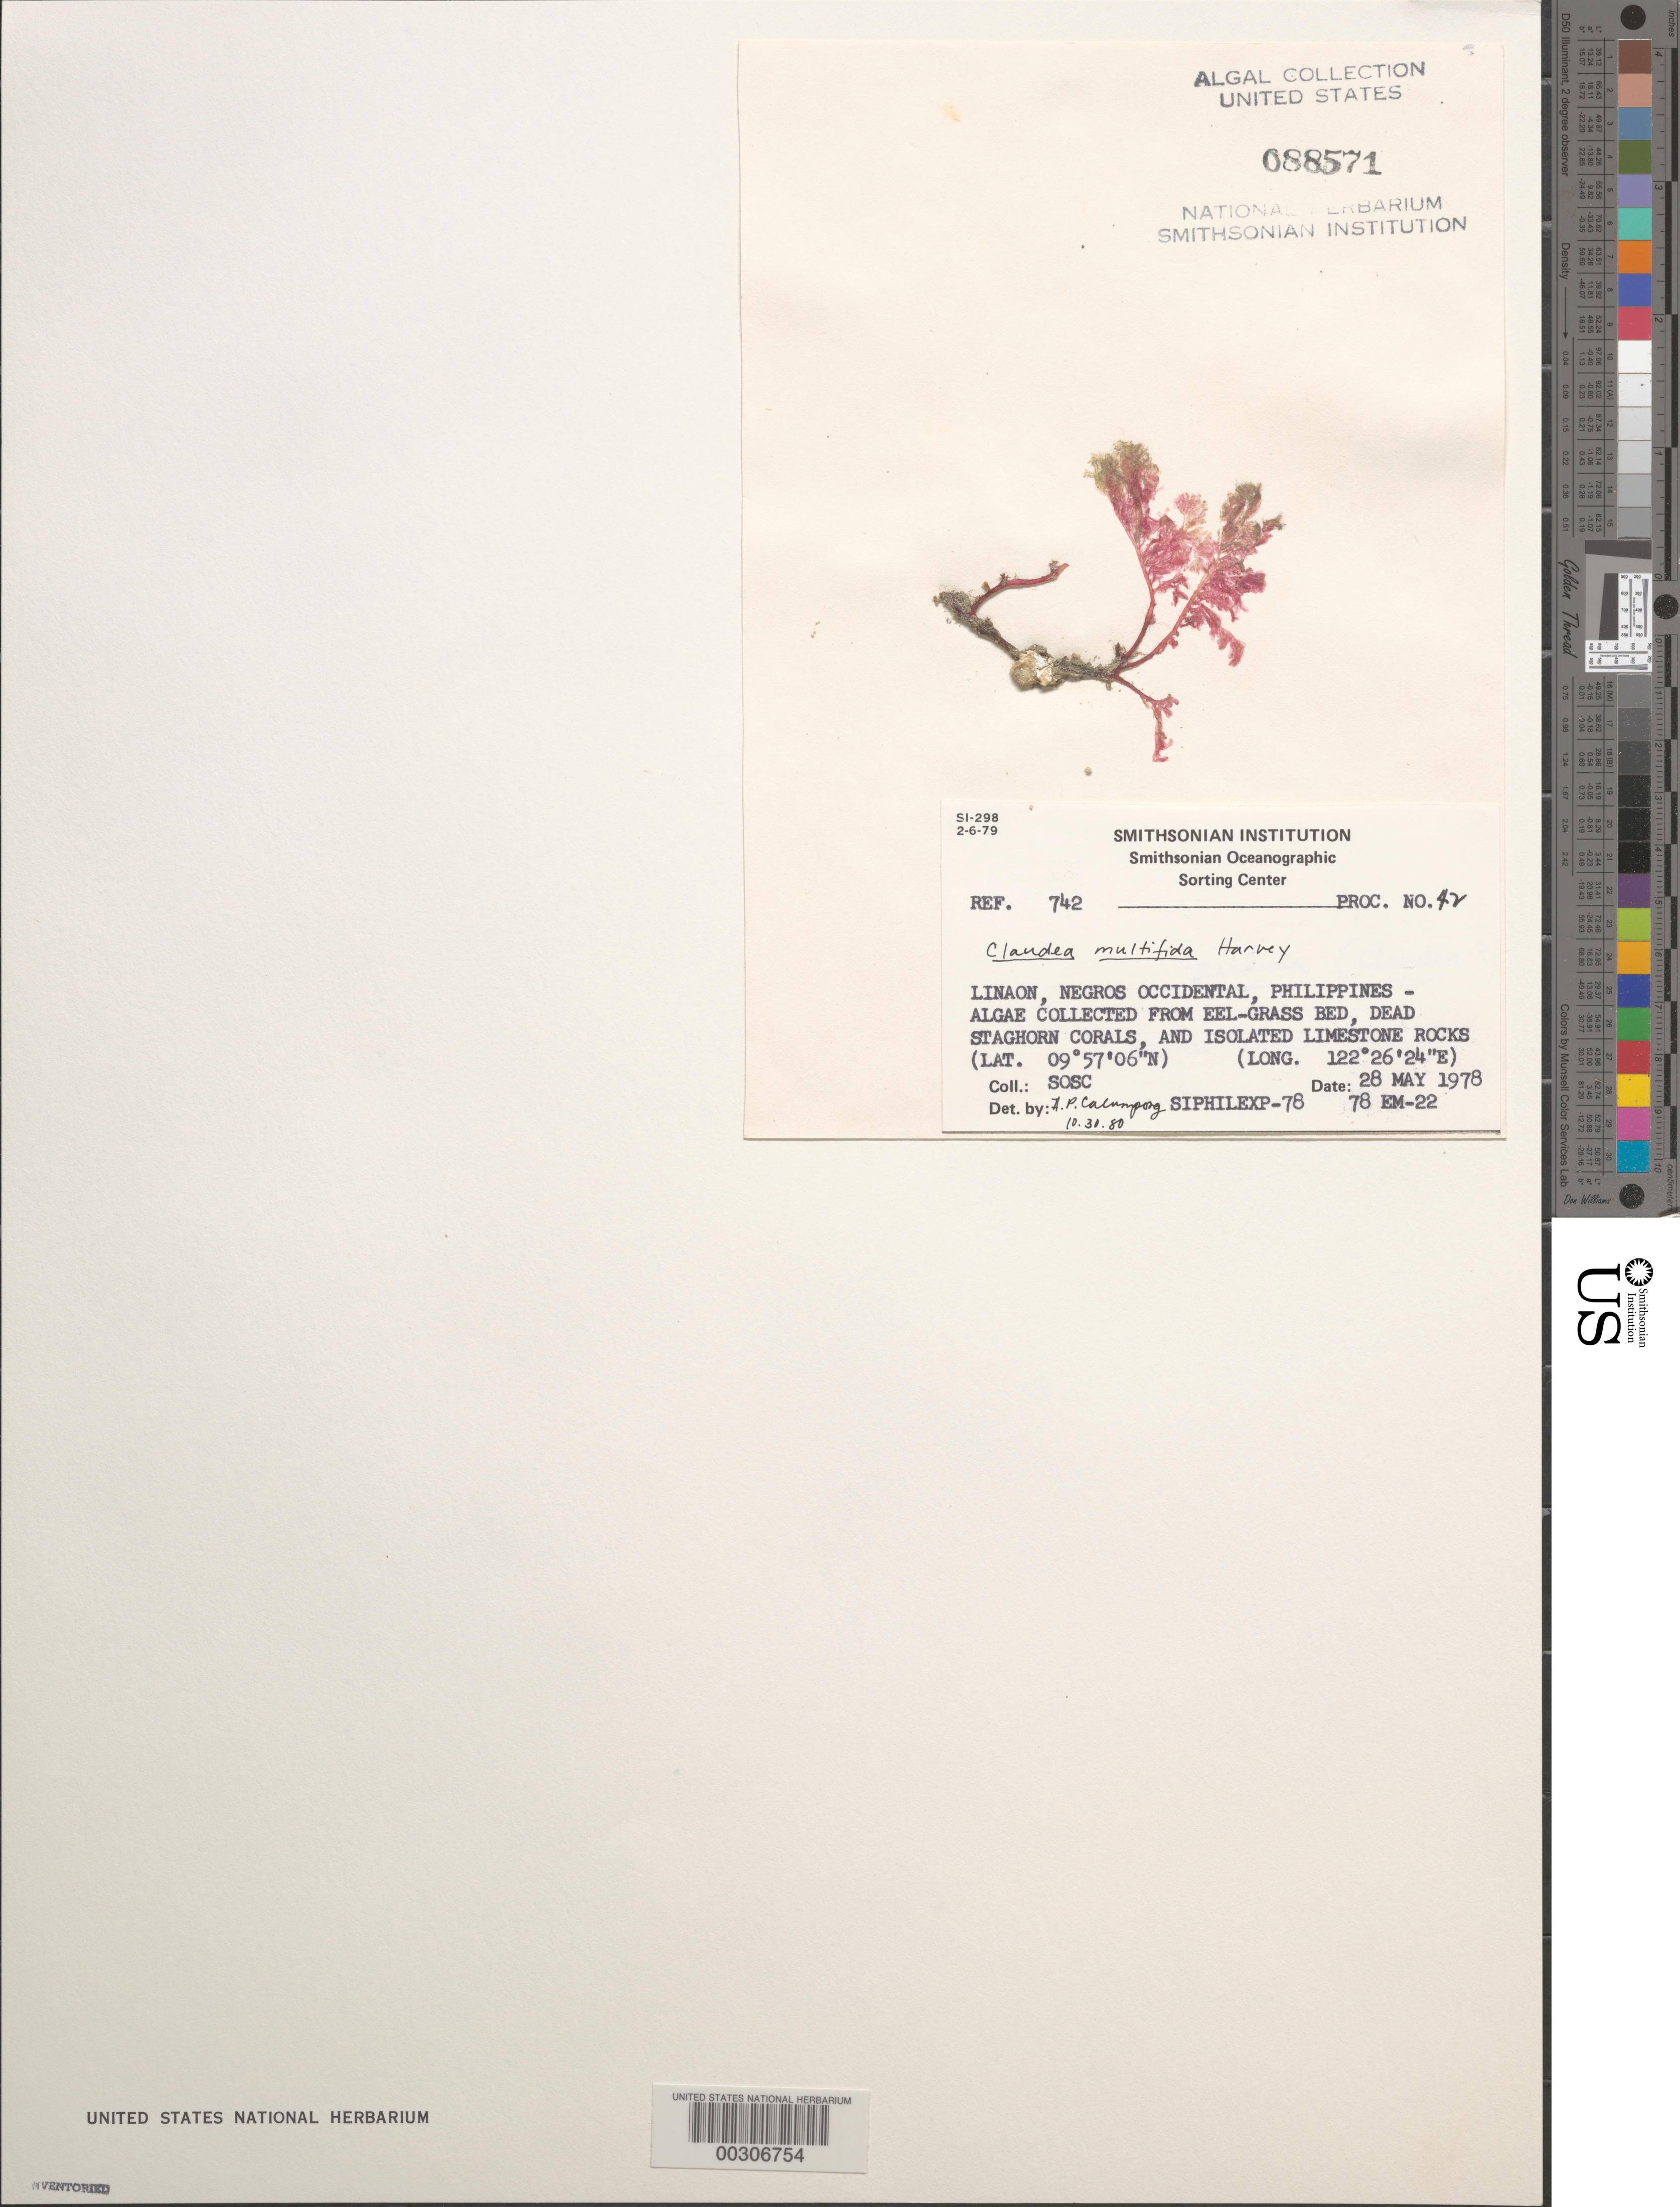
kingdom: Plantae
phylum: Rhodophyta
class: Florideophyceae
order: Ceramiales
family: Delesseriaceae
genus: Claudea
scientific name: Claudea multifida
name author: Harv.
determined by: Calumpong, H. P.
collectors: SOSC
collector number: Station 78 Em-22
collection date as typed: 28 May 1978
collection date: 1978-05-28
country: Philippines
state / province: Western Visayas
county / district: Negros Occidental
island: Negros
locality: Linaon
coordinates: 09 57' 06" N, 122 26' 24" E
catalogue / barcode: US 88571